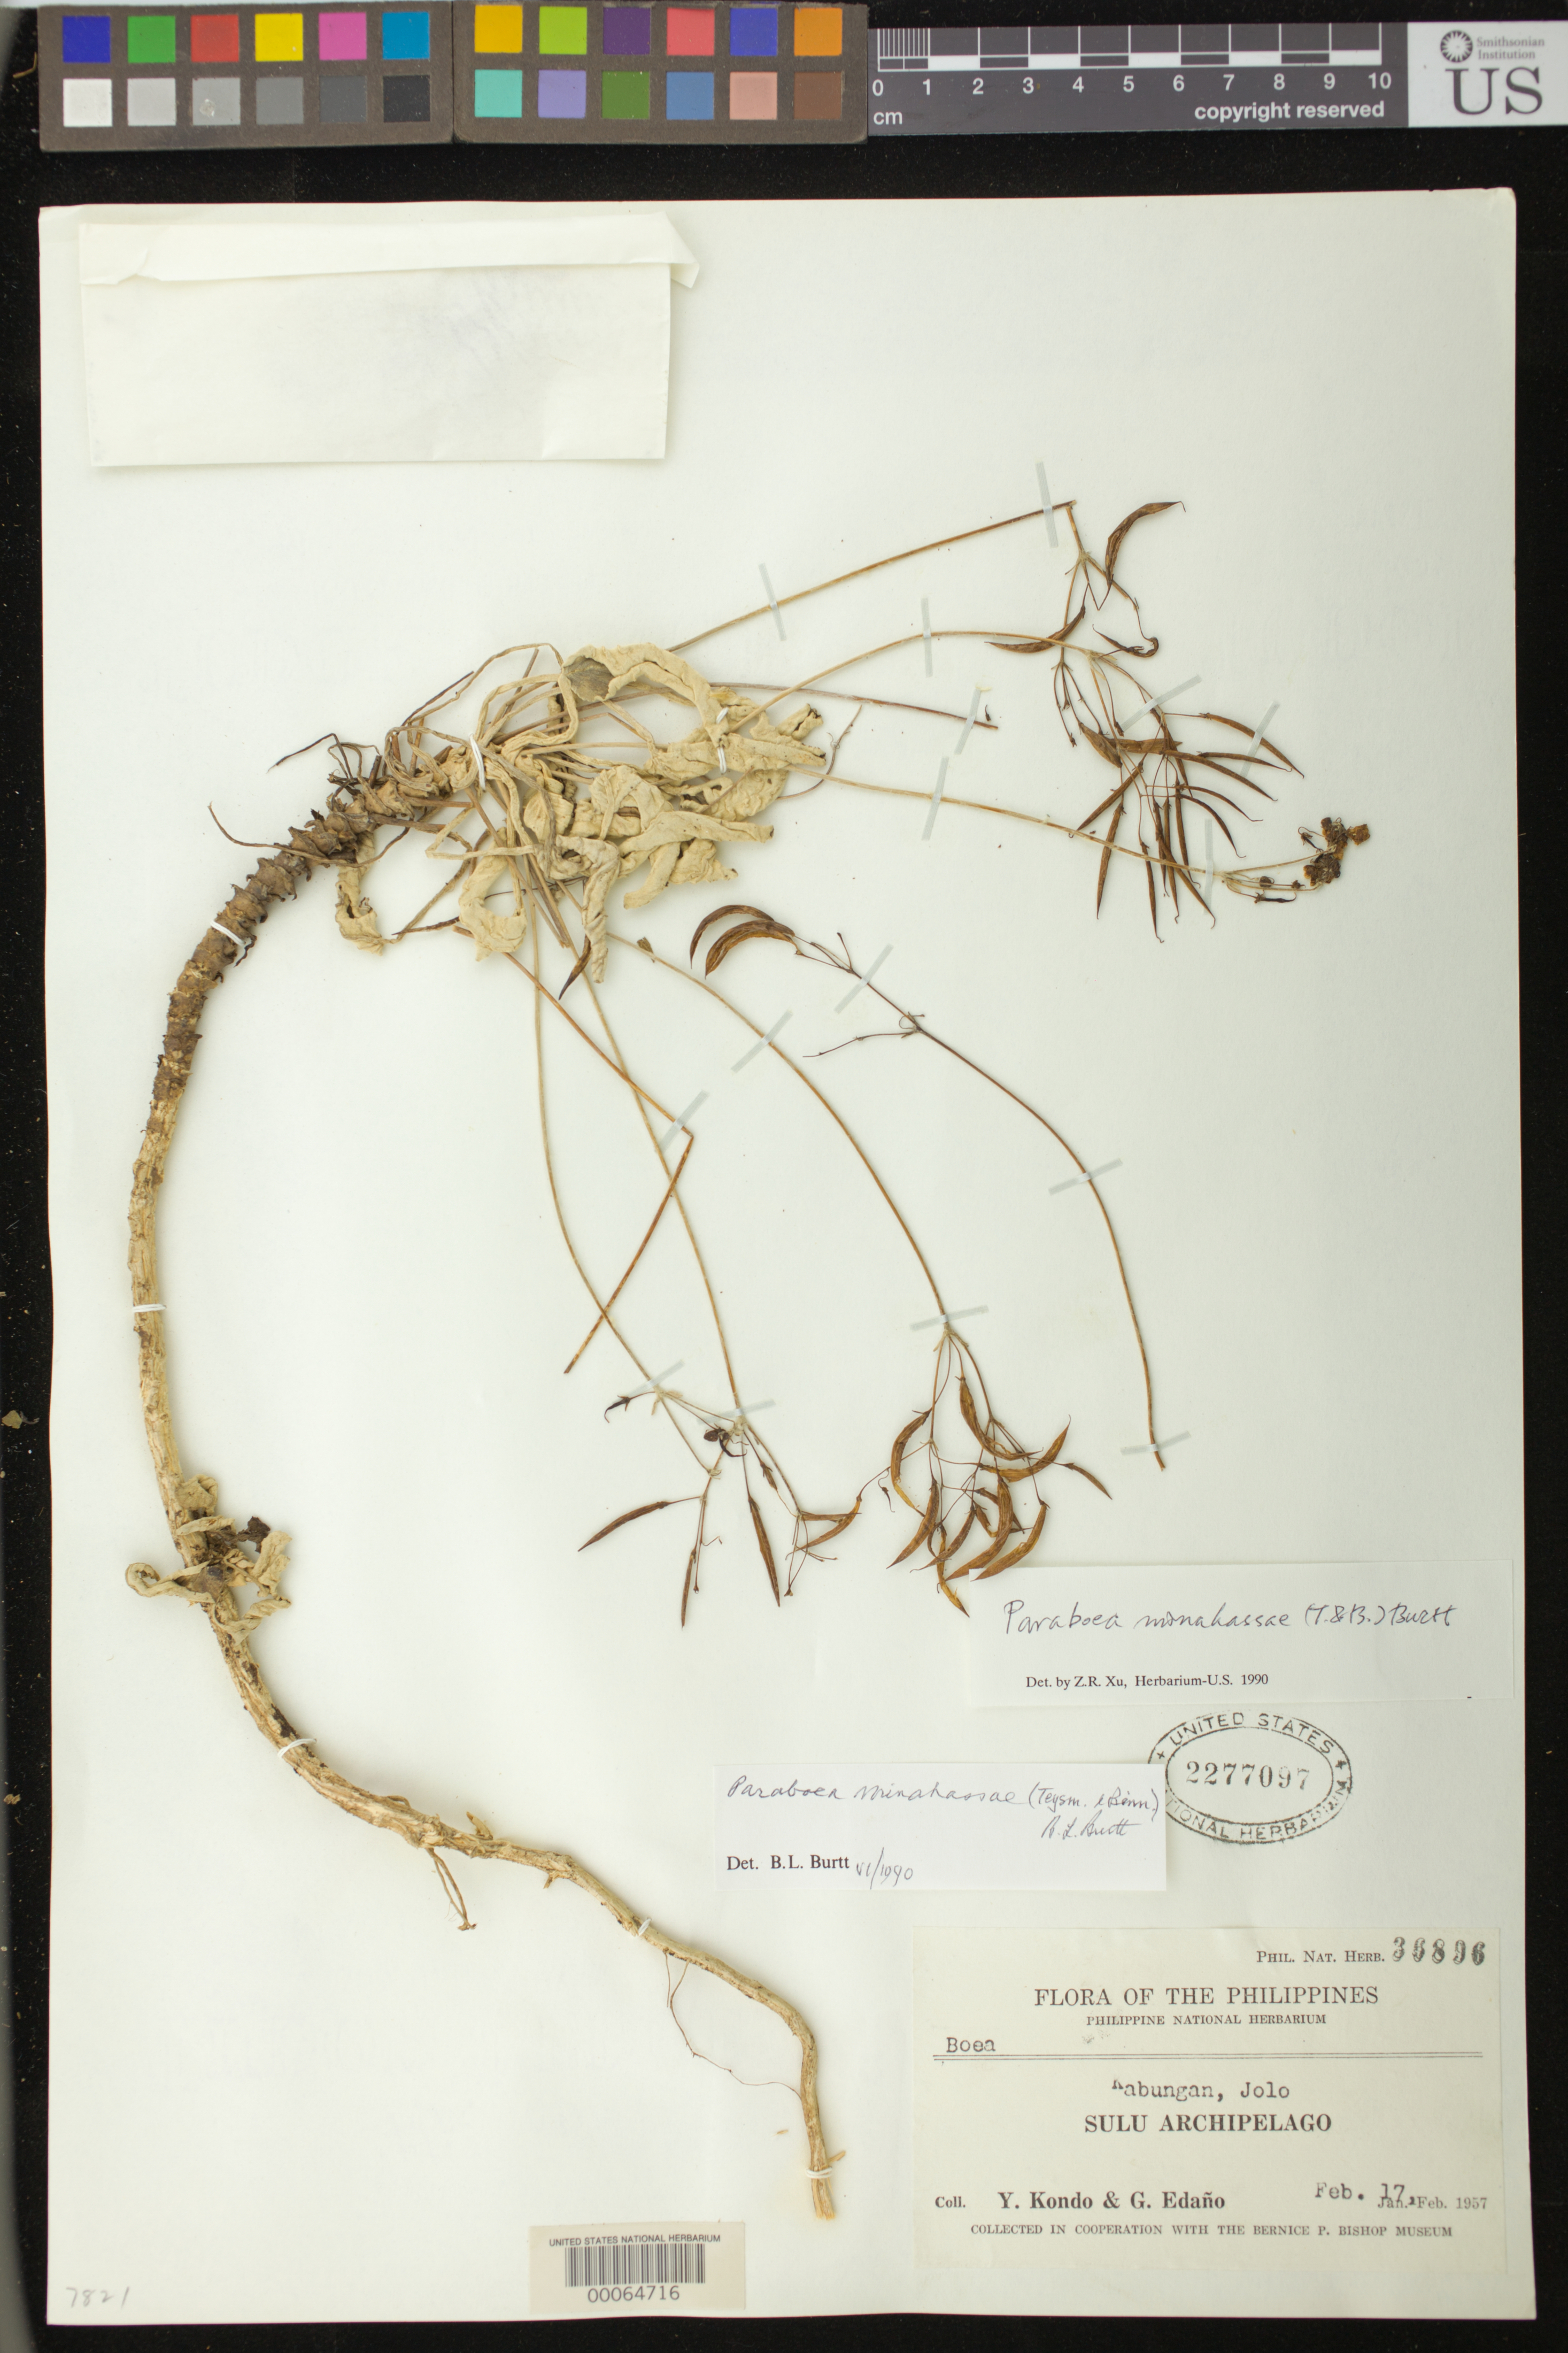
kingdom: Plantae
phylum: Tracheophyta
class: Magnoliopsida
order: Lamiales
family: Gesneriaceae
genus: Paraboea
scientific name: Paraboea minahassae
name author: (Teijsm. & Binn.) B.L. Burtt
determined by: Burtt, B. L.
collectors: Y. Kondo & G. Edaño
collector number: Phi. Nat. Herb. 36896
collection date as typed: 17 Feb 1957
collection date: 1957-02-17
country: Philippines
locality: Sulu archipelago, Sulu, Kabungan, jolo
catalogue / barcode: US 2277097